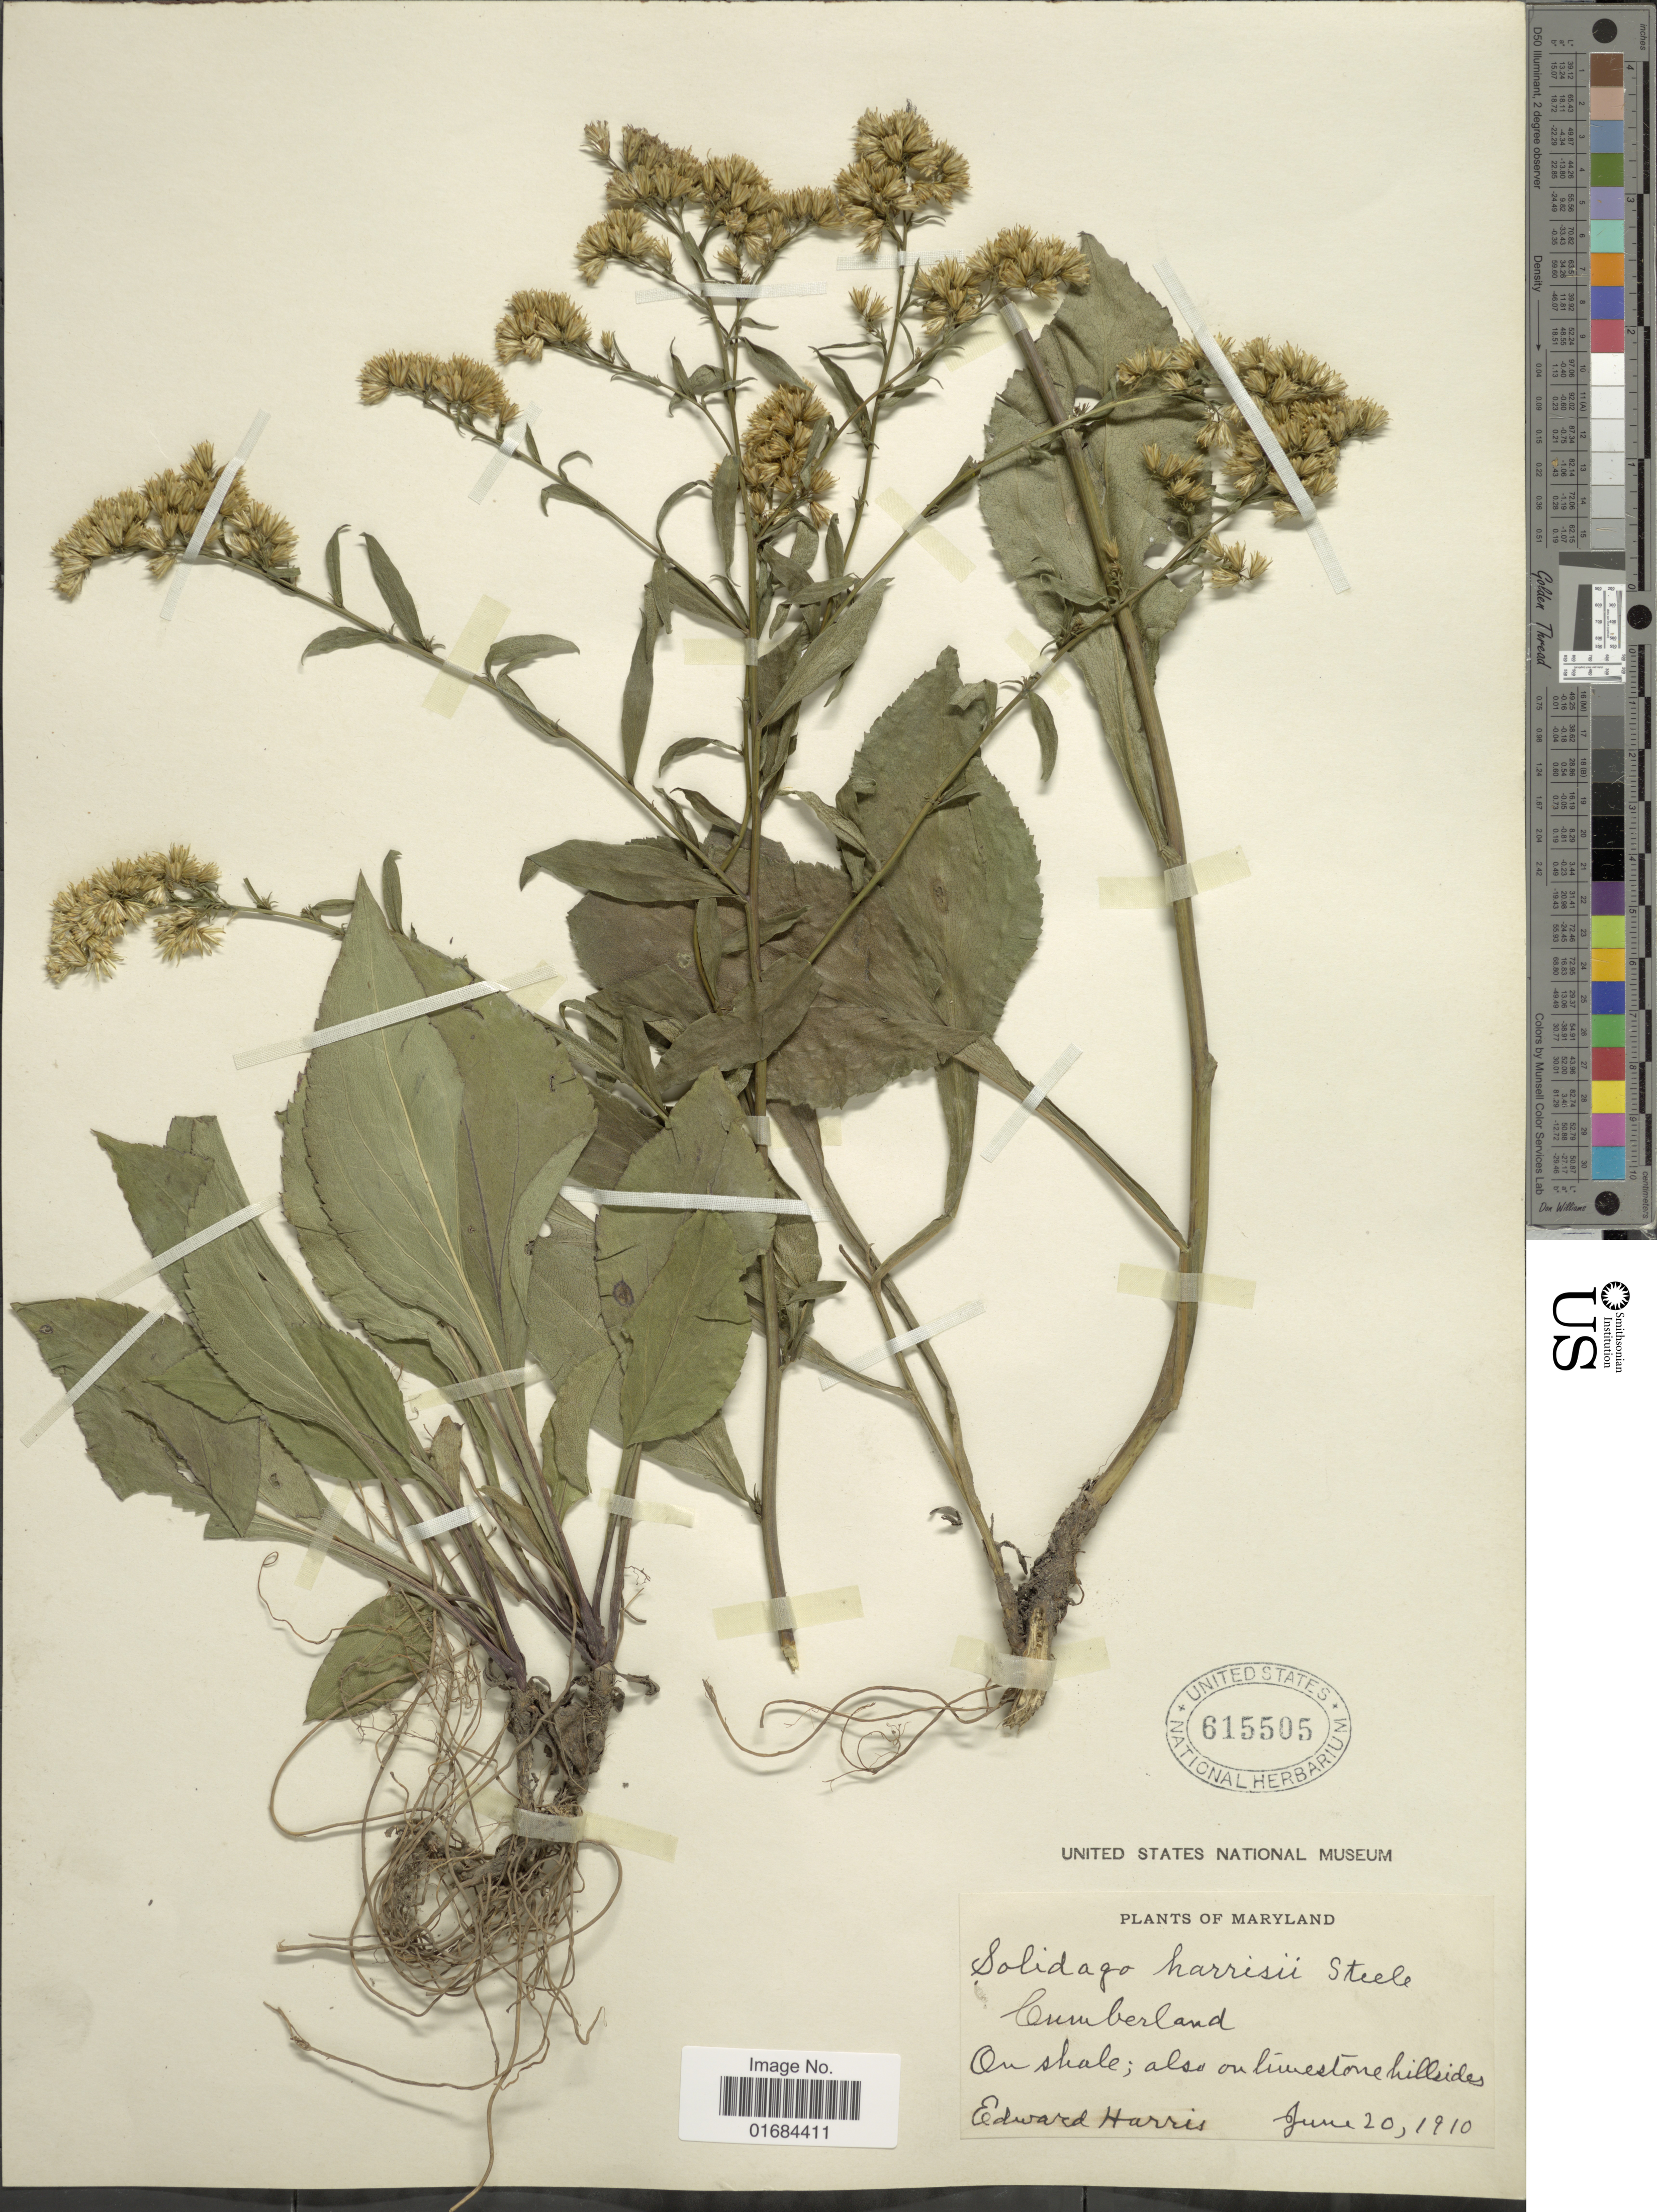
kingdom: Plantae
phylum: Tracheophyta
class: Magnoliopsida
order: Asterales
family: Asteraceae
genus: Solidago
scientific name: Solidago arguta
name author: Aiton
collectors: E. Harris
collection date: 1910-06-20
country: United States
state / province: Maryland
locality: Lumberland, On shale; also on limestone Hillsides.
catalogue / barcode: US 615505